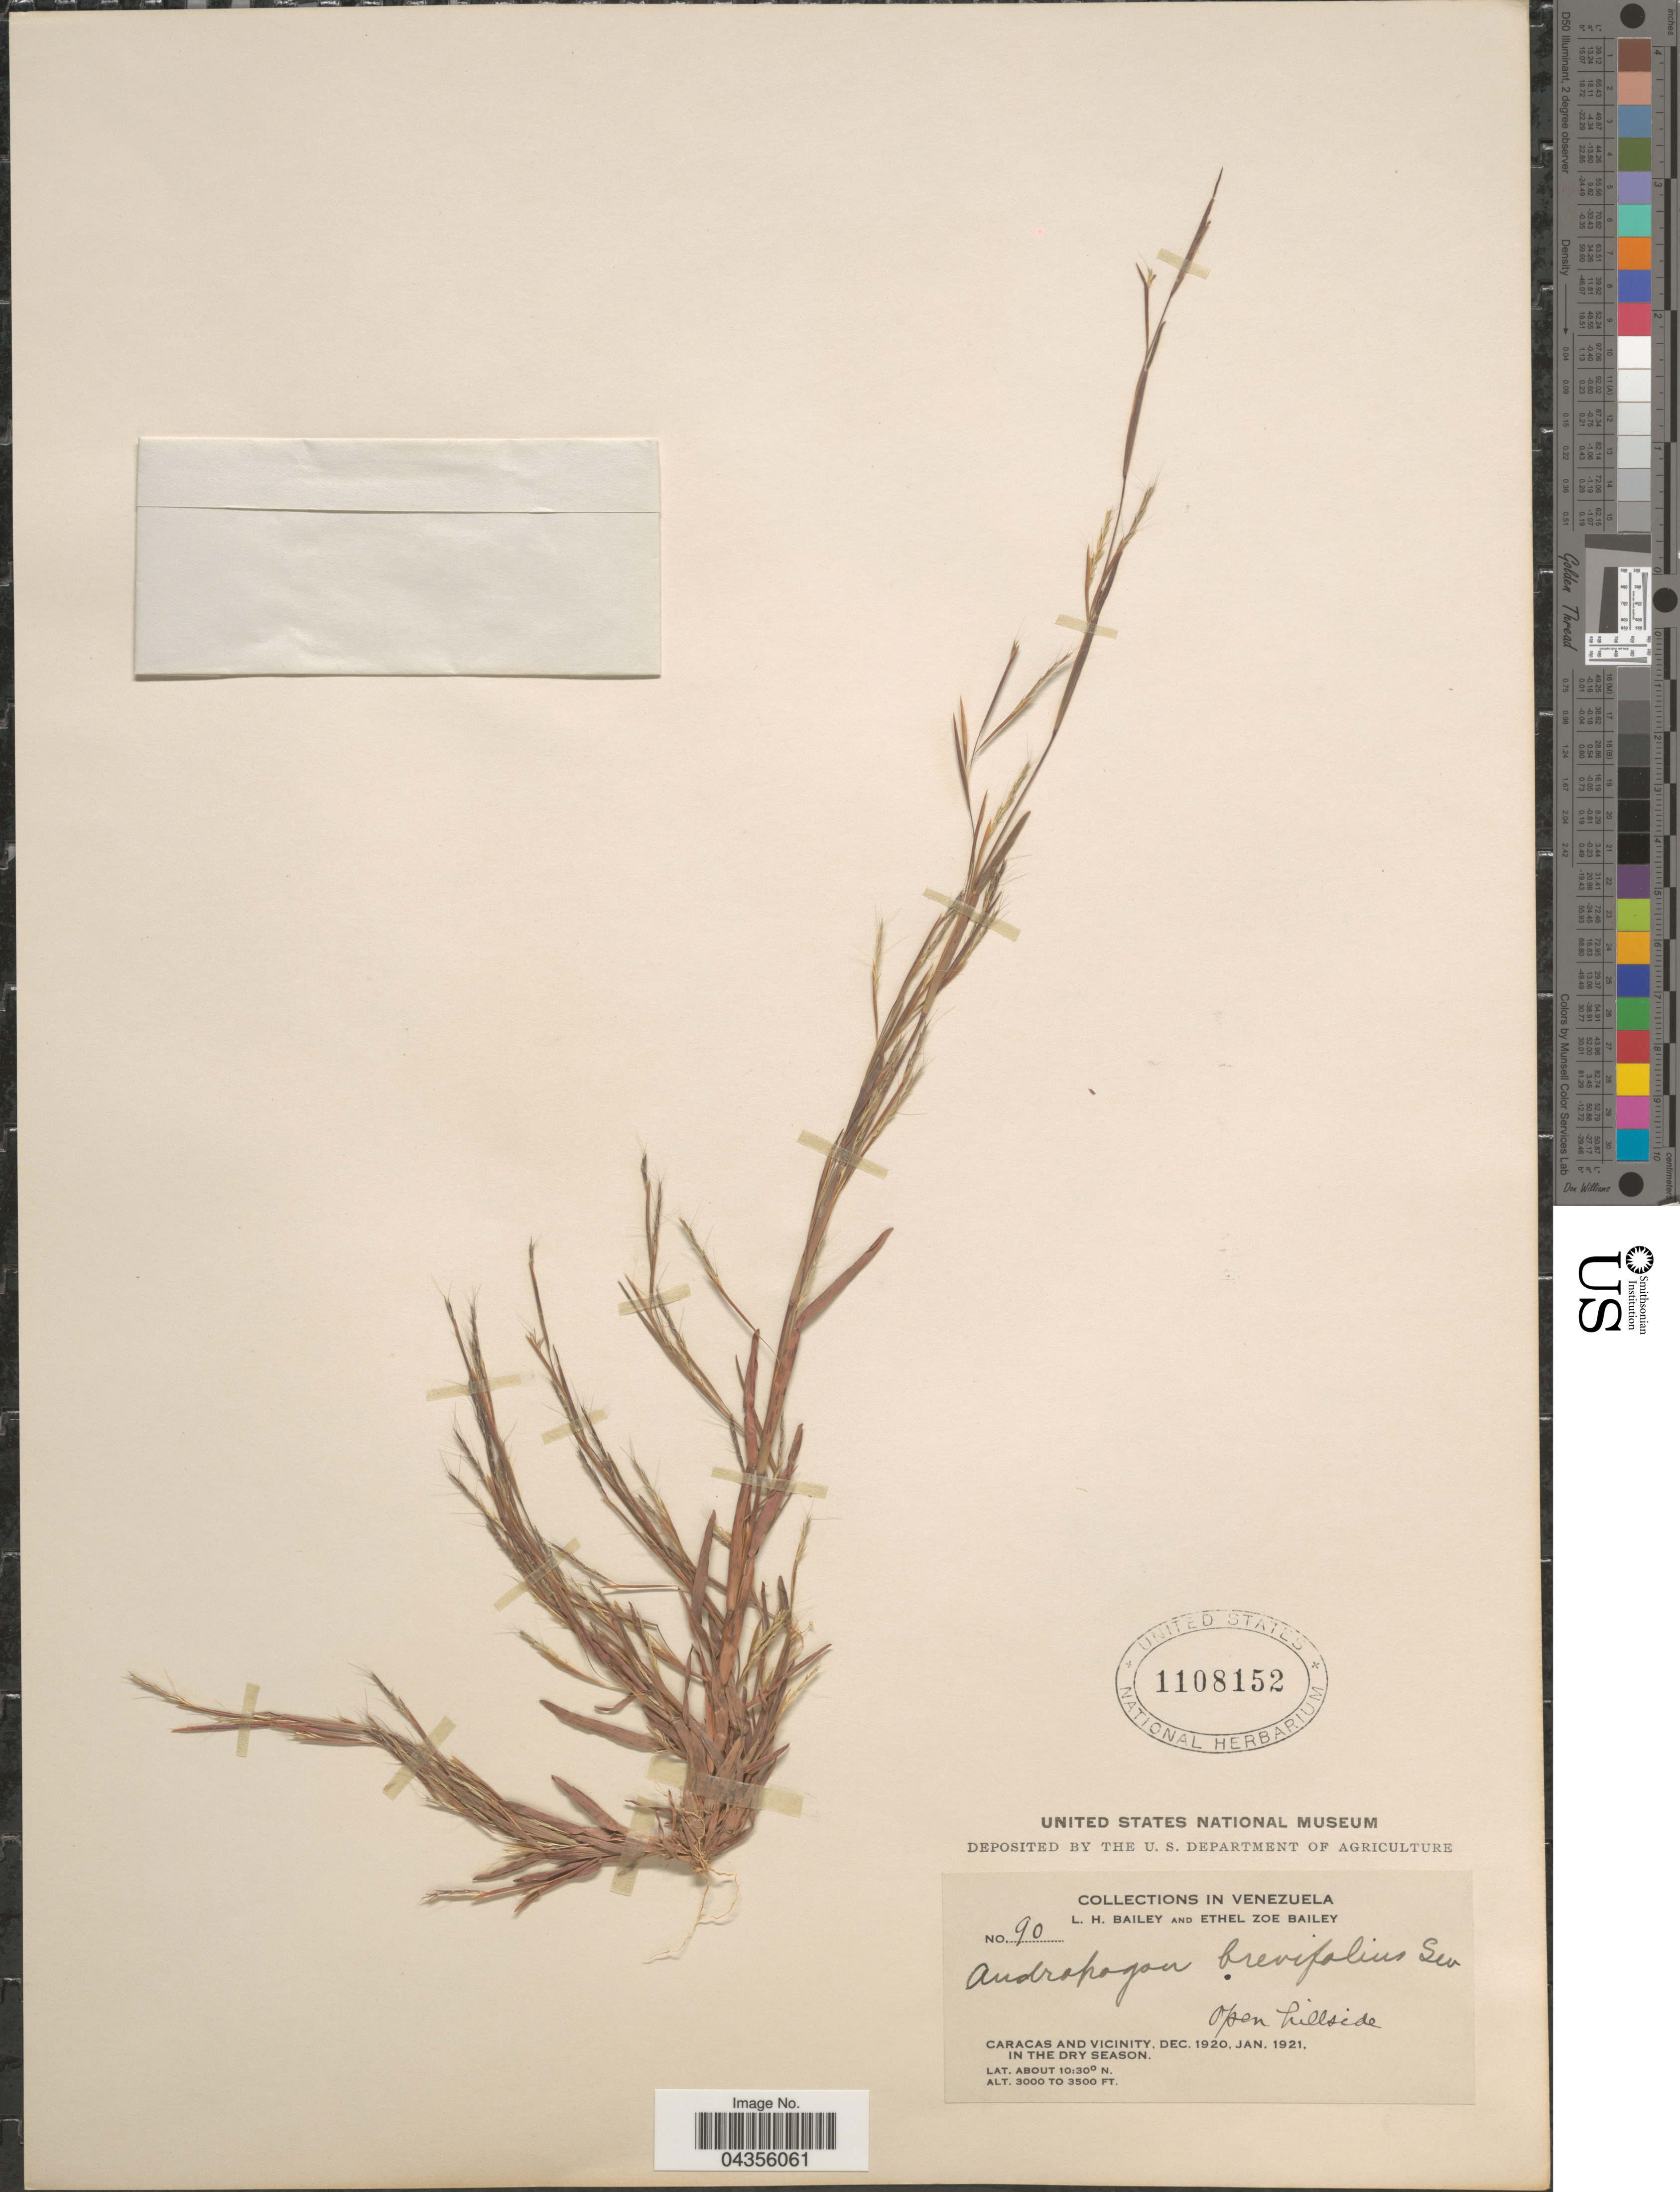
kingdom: Plantae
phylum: Tracheophyta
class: Liliopsida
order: Poales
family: Poaceae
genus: Schizachyrium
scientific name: Schizachyrium brevifolium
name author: (Sw.) Nees ex Büse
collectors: L. H. Bailey & E. Z. Bailey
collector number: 90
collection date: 1920-12/1921-01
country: Venezuela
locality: Caracas and vicinity, in the dry season.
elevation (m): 914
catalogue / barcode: US 1108152